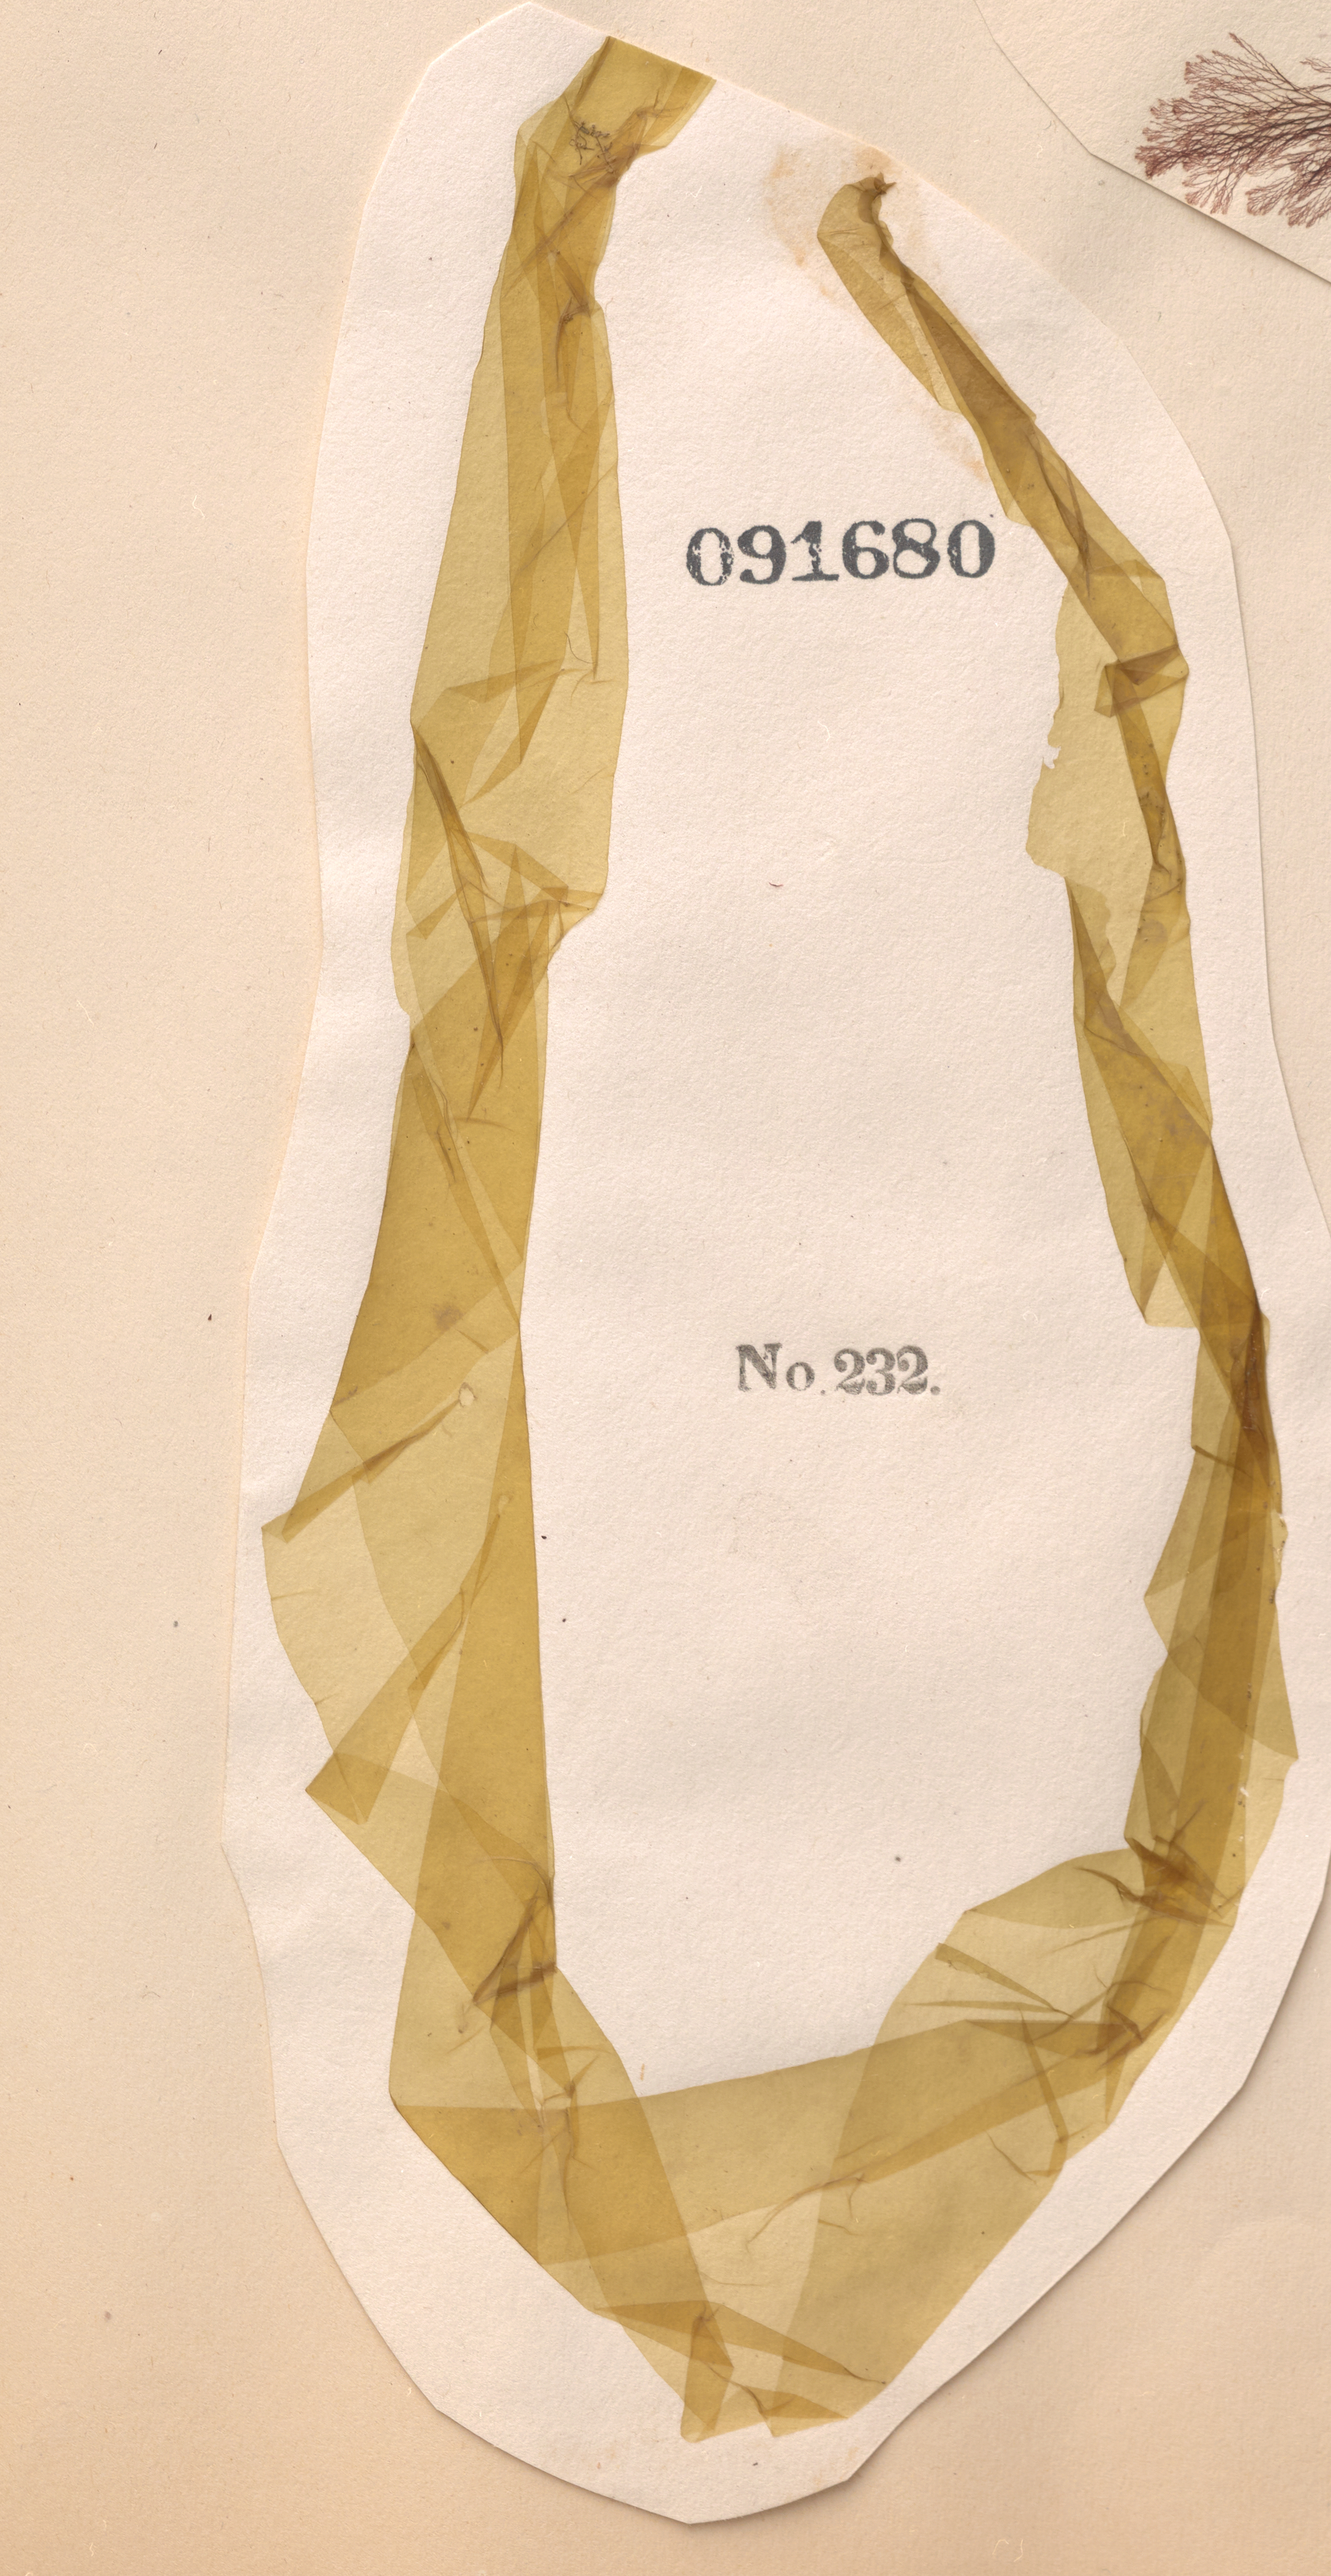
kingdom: Plantae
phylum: Chlorophyta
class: Ulvophyceae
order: Ulvales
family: Ulvaceae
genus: Ulva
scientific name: Ulva linza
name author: L.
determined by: Algae name updating Project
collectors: C. Durant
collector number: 232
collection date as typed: Sum 1850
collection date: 1850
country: United States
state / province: New Jersey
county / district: Hudson County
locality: Gowanus and Communipaw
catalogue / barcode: US 91680